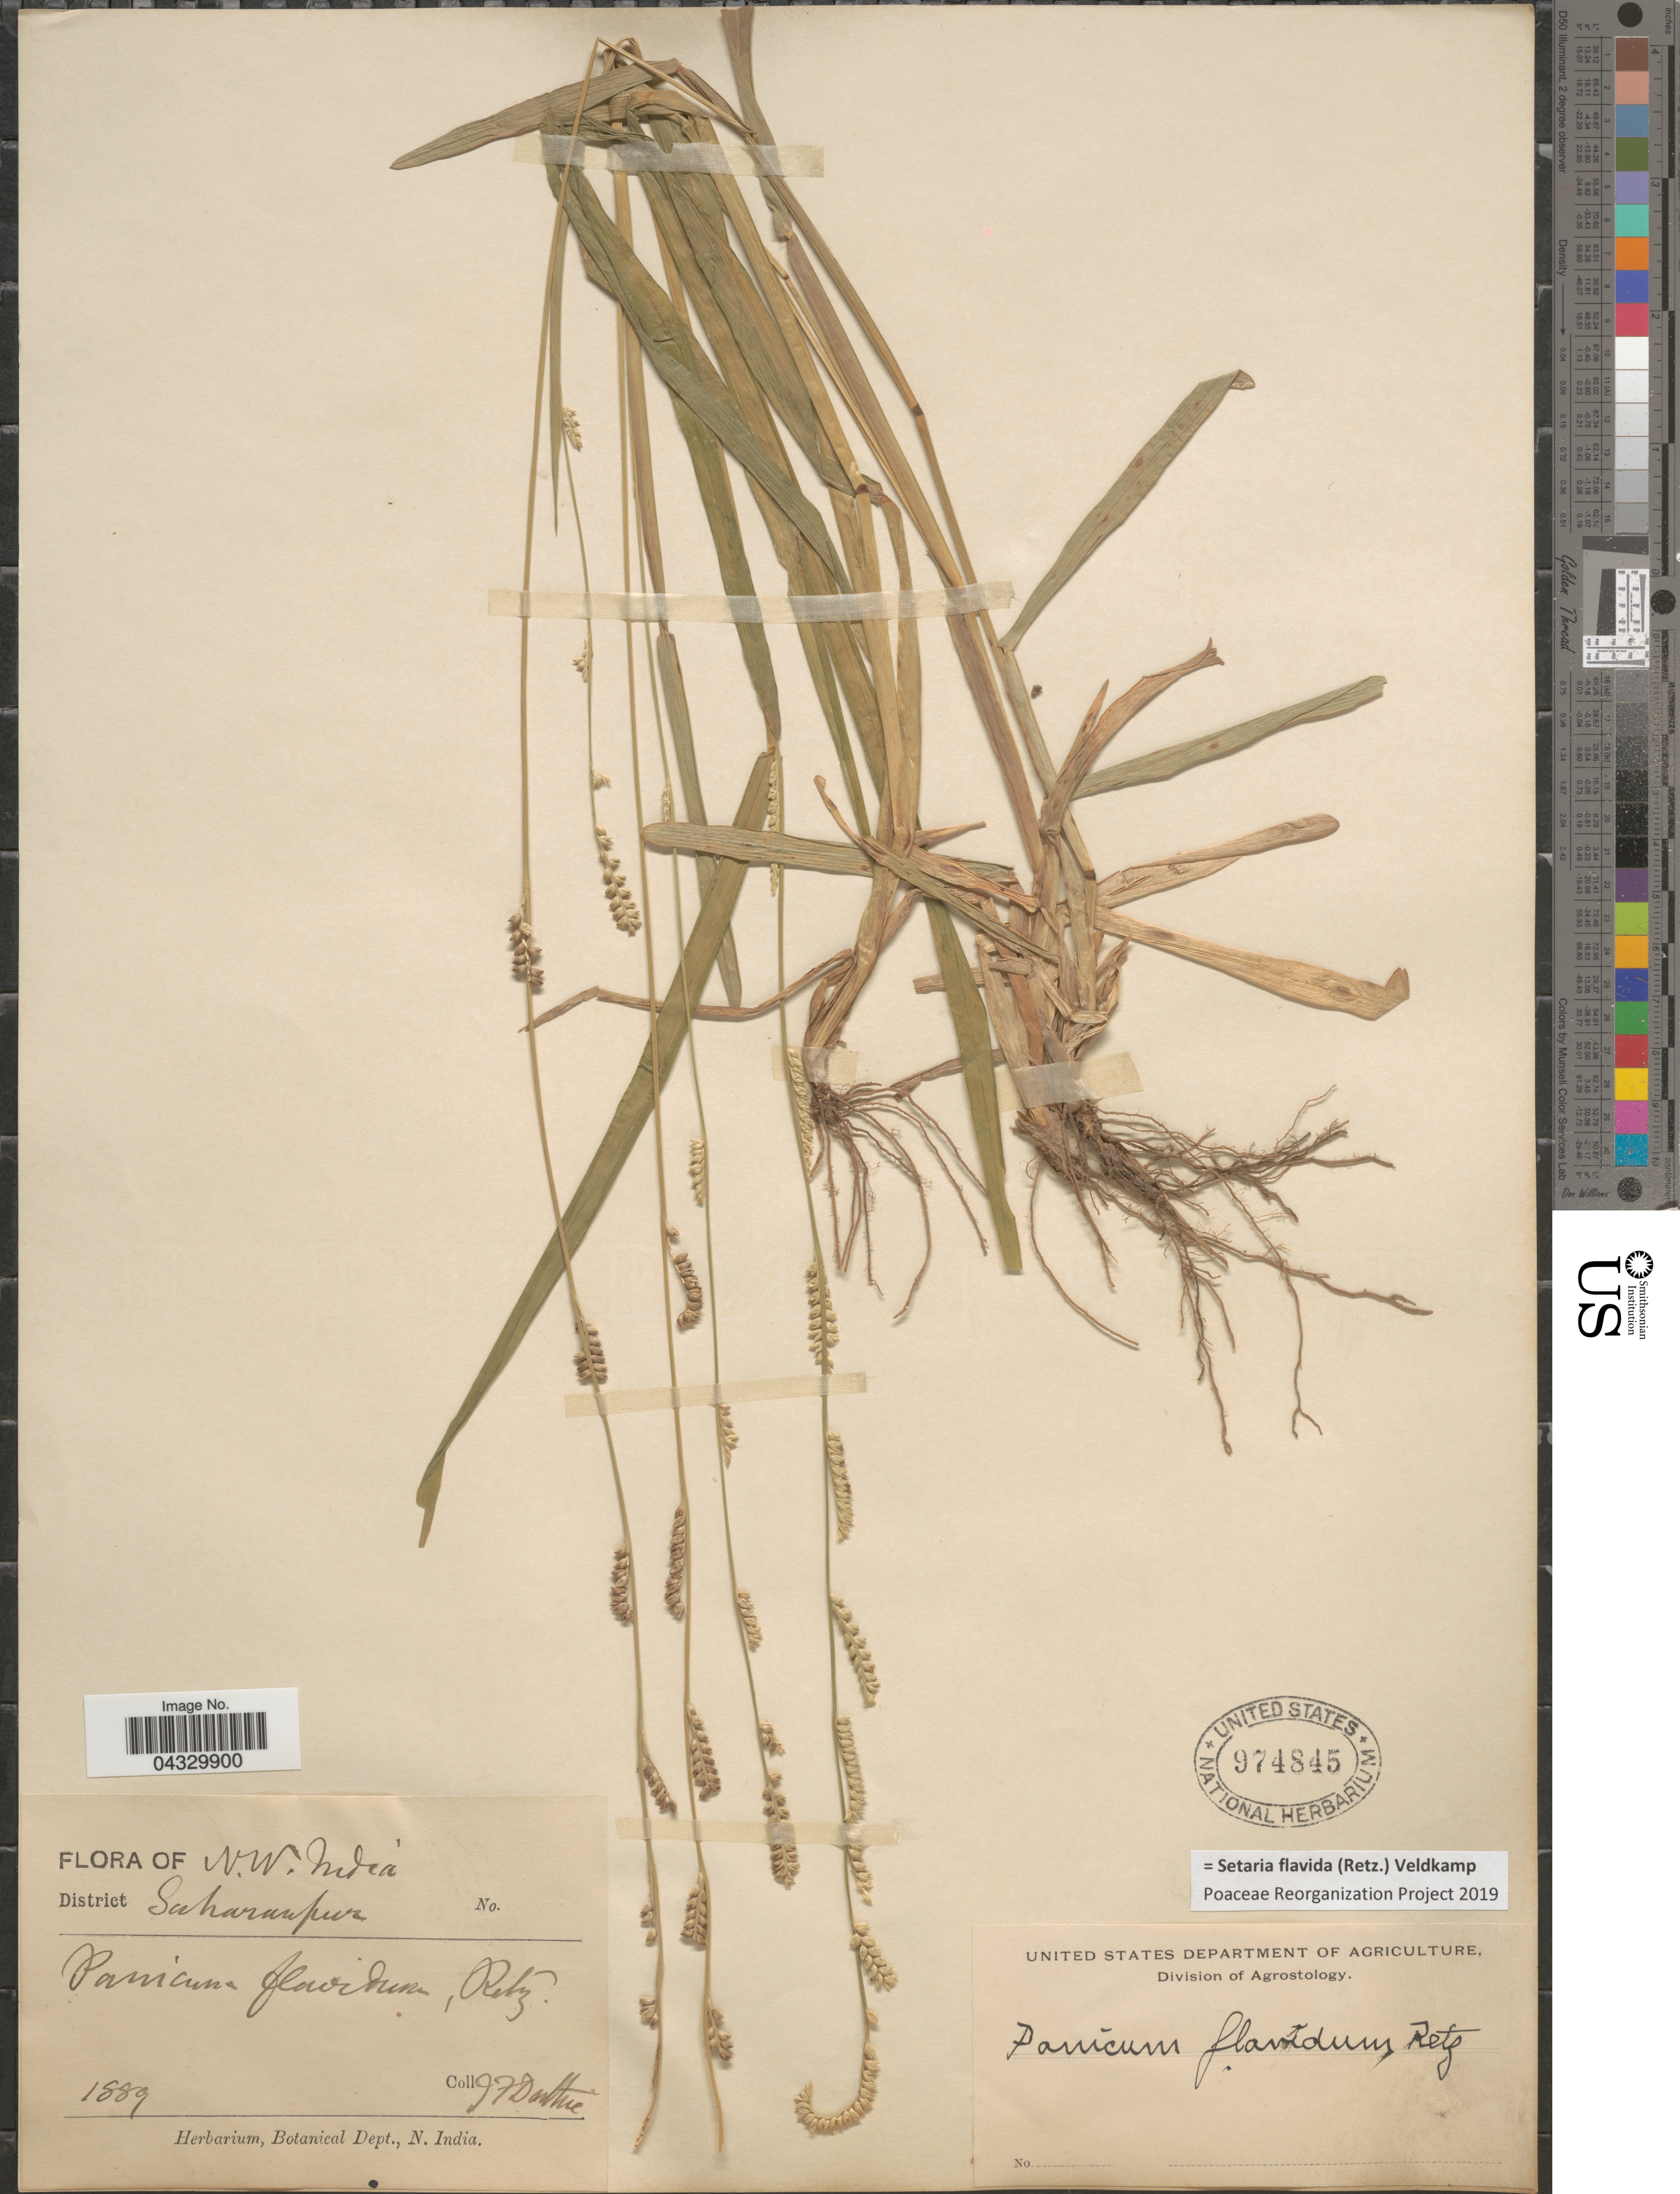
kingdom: Plantae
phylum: Tracheophyta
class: Liliopsida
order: Poales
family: Poaceae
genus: Setaria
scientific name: Setaria flavida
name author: (Retz.) Veldkamp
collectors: J. F. Duthie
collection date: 1889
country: India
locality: N.W. India. District Saharanpur.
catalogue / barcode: US 974845